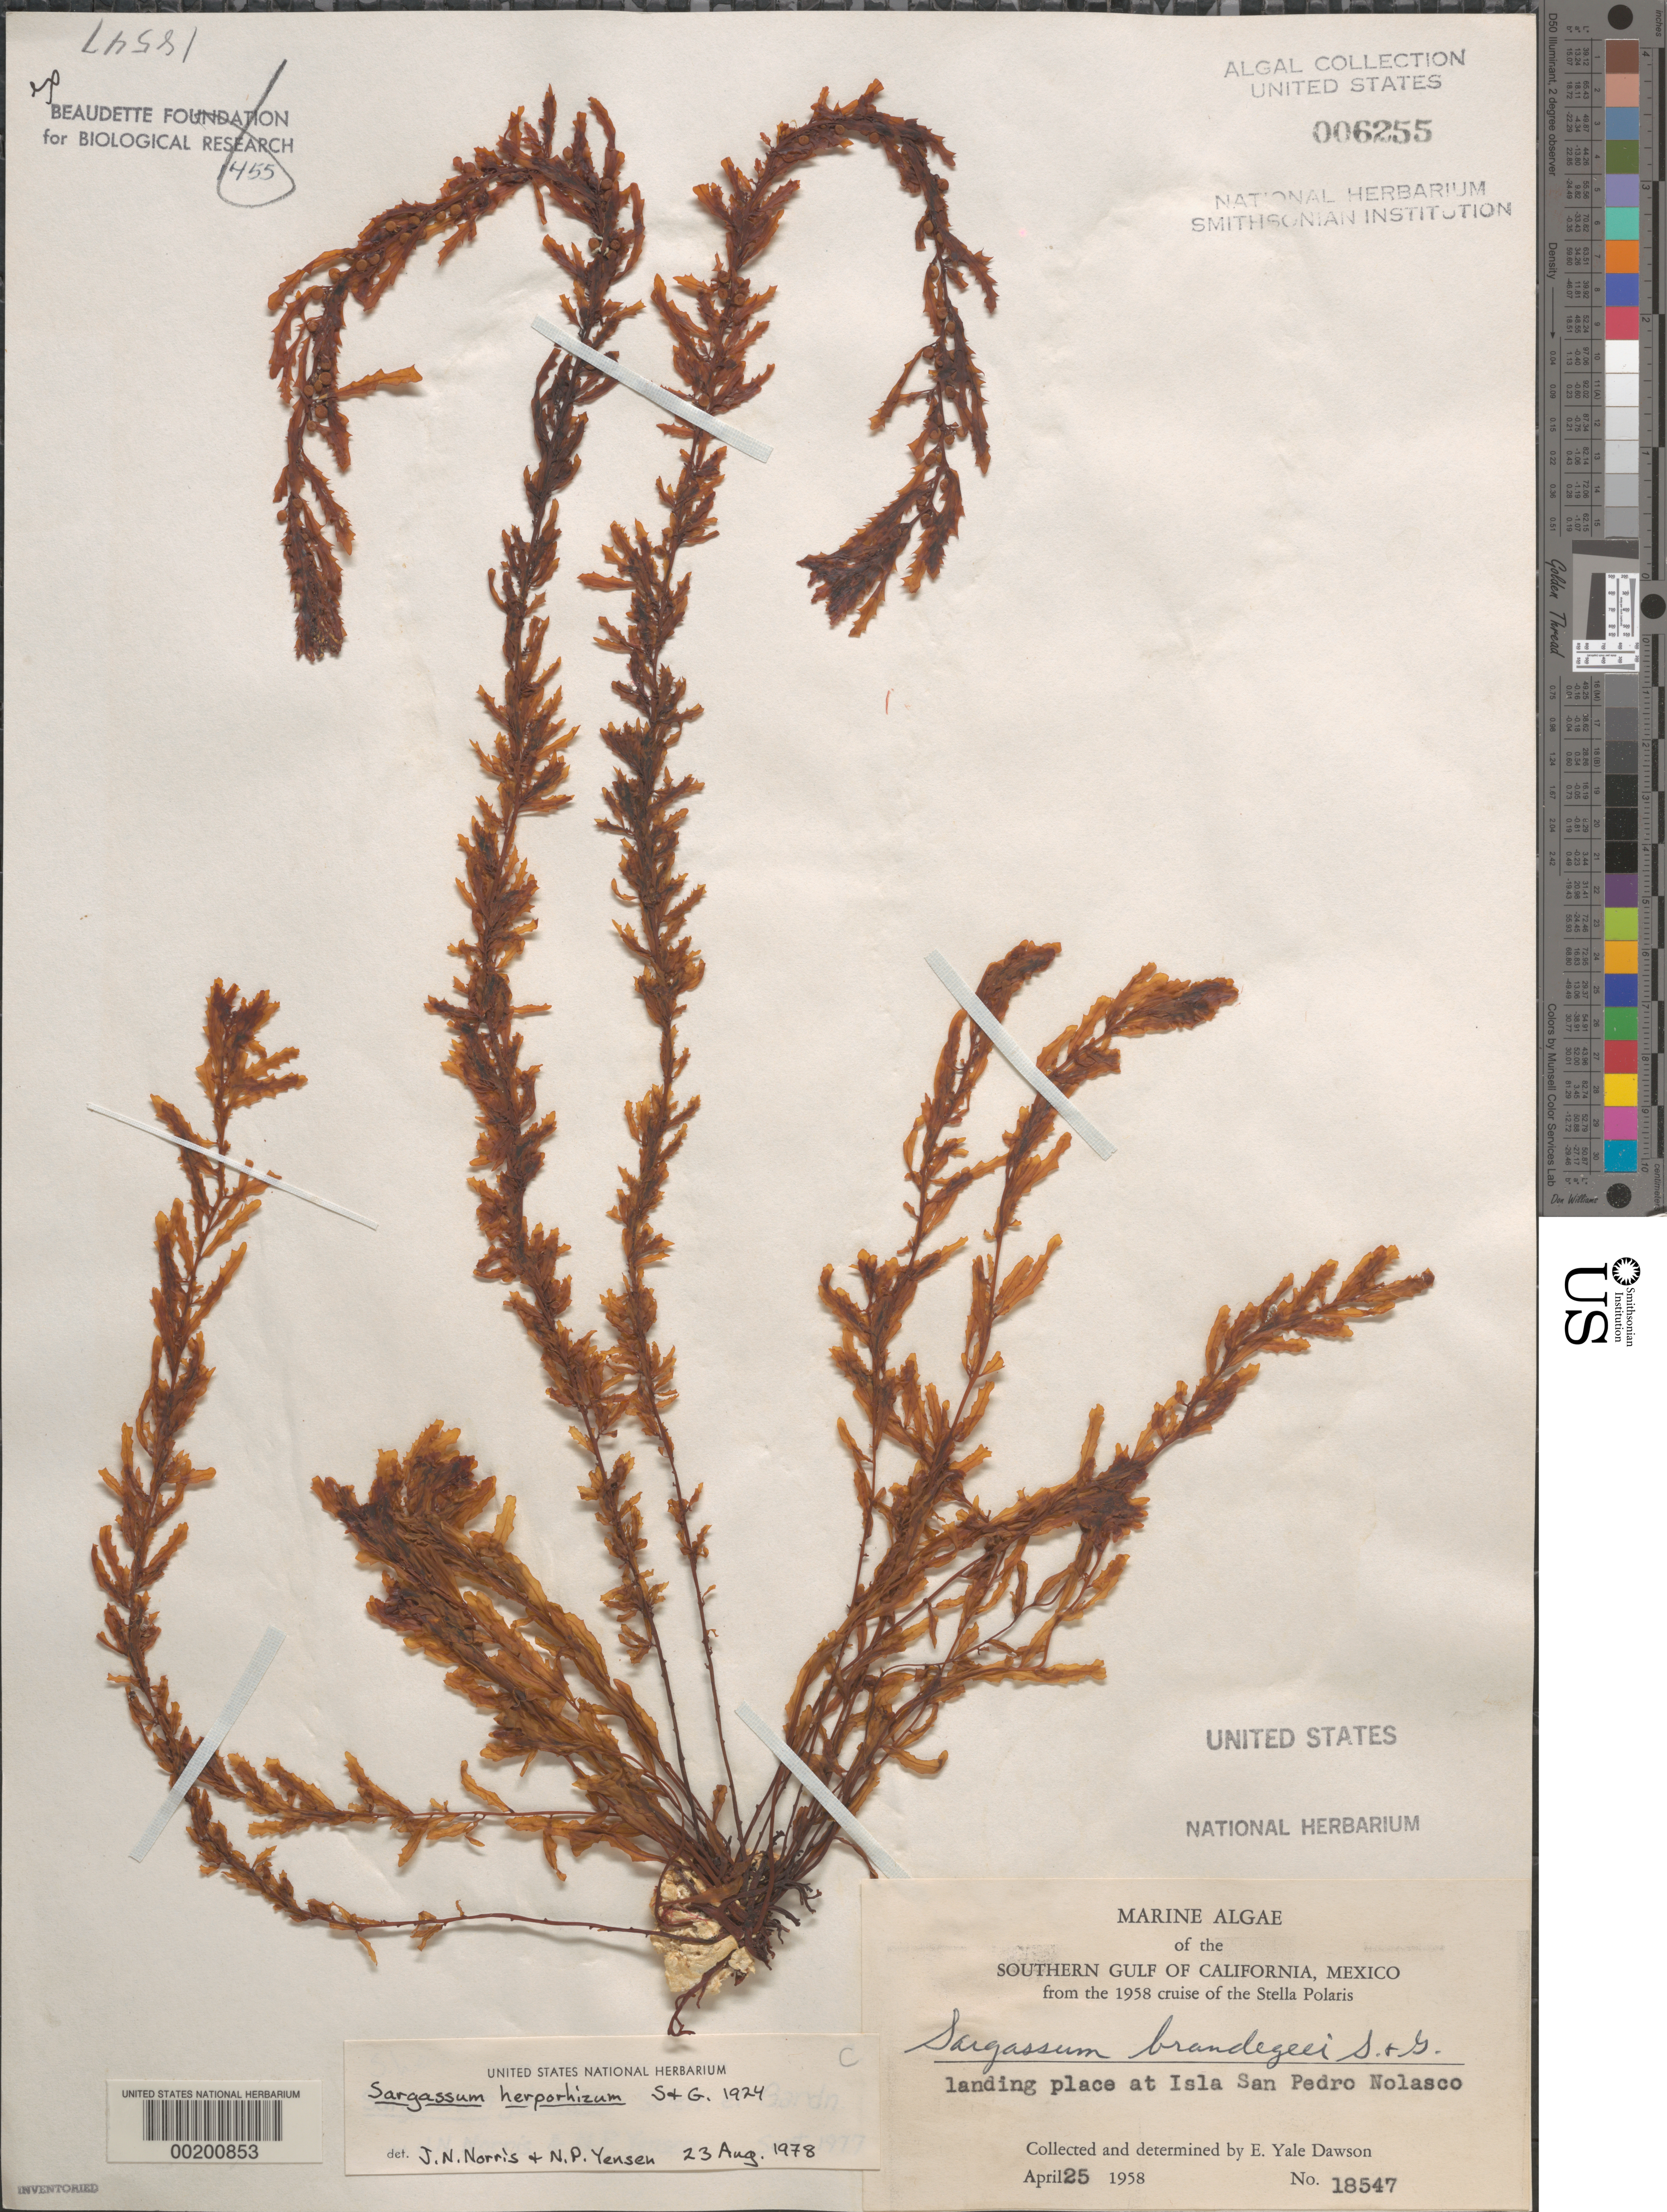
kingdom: Chromista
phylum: Ochrophyta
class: Phaeophyceae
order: Fucales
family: Sargassaceae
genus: Sargassum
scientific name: Sargassum herporhizum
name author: Setch. & N.L. Gardner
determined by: Norris, J. N.; Yensen, N. P.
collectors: E. Y. Dawson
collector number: EYD 18547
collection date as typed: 25 Apr 1958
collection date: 1958-04-25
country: Mexico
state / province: Sonora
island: Isla San Pedro Nolasco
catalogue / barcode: US 6255